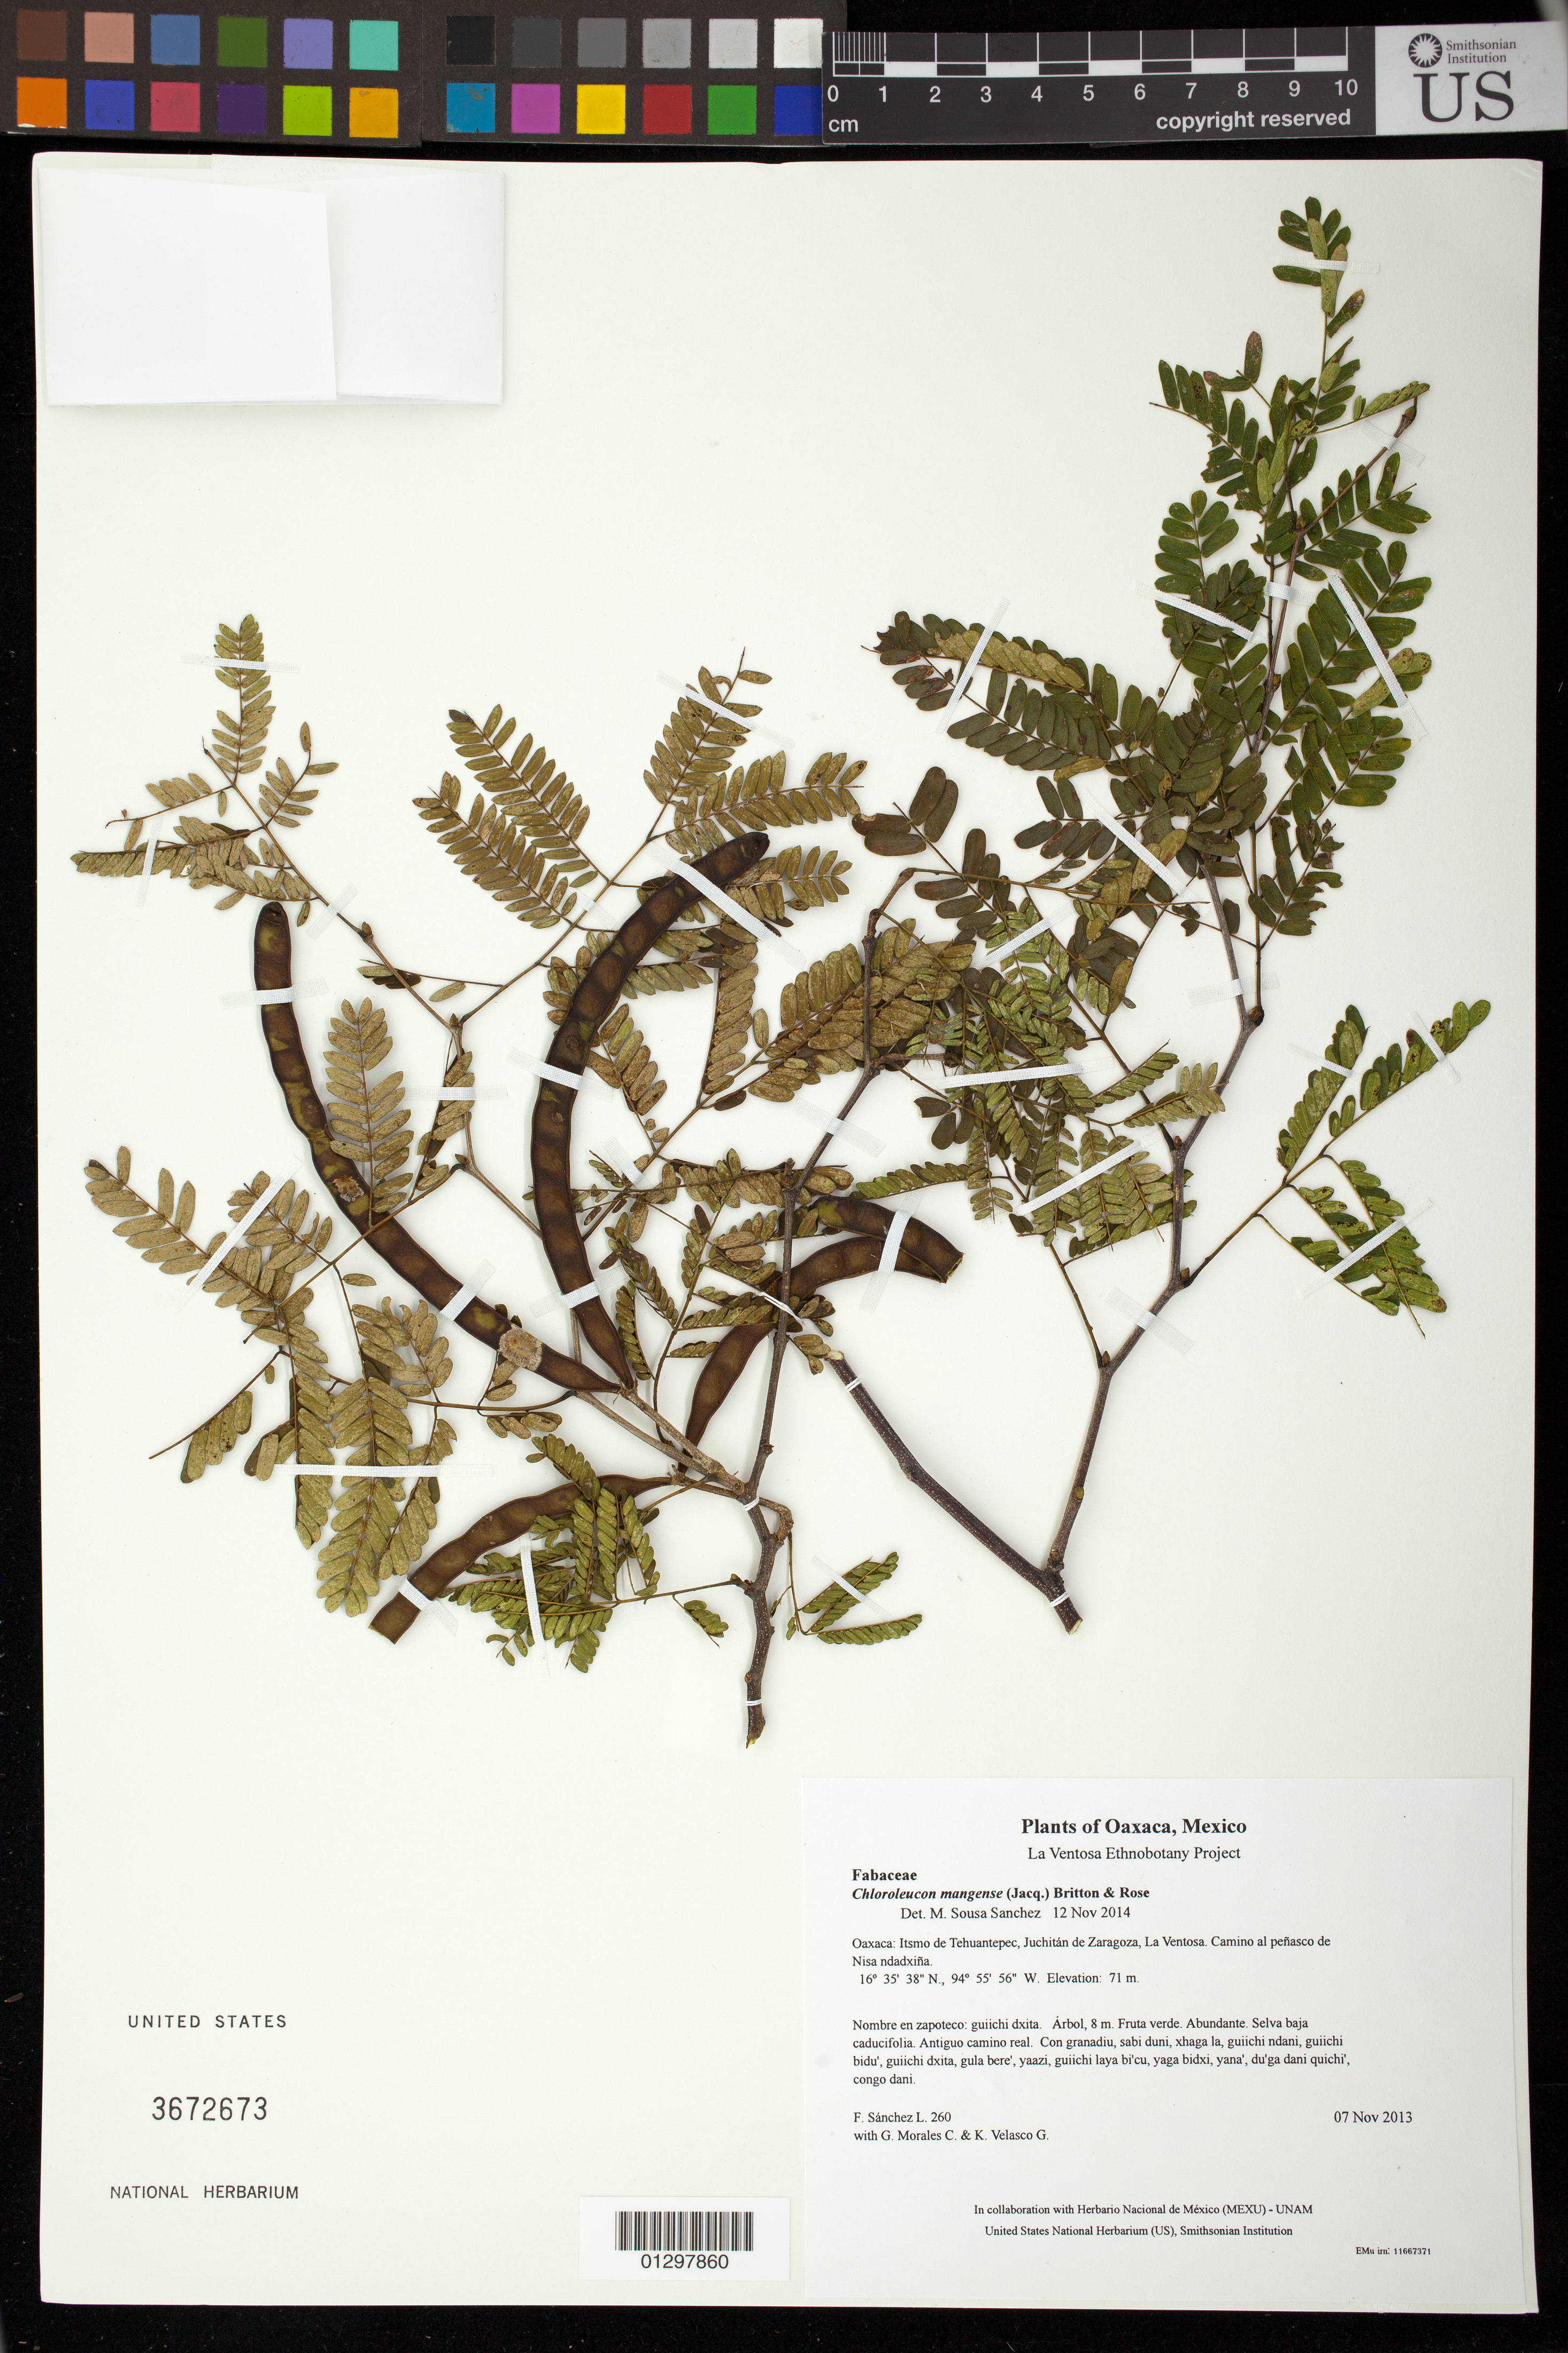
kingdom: Plantae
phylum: Tracheophyta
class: Magnoliopsida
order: Fabales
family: Fabaceae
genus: Chloroleucon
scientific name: Chloroleucon mangense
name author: (Jacq.) Britton & Rose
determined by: Sousa S., Mario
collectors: F. Sánchez L., G. Morales C. & K. Velasco G.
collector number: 260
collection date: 2013-11-07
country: Mexico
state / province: Oaxaca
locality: Itsmo de Tehuantepec, Juchitán de Zaragoza, La Ventosa. Camino al peñasco de Nisa ndadxiña.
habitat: Selva baja caducifolia. Antiguo camino real.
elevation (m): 71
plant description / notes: JEBOT, MEXU, SERO, US; Yaga. 8 m. Cuaananaxhi naga'. Stale.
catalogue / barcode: US 3672673